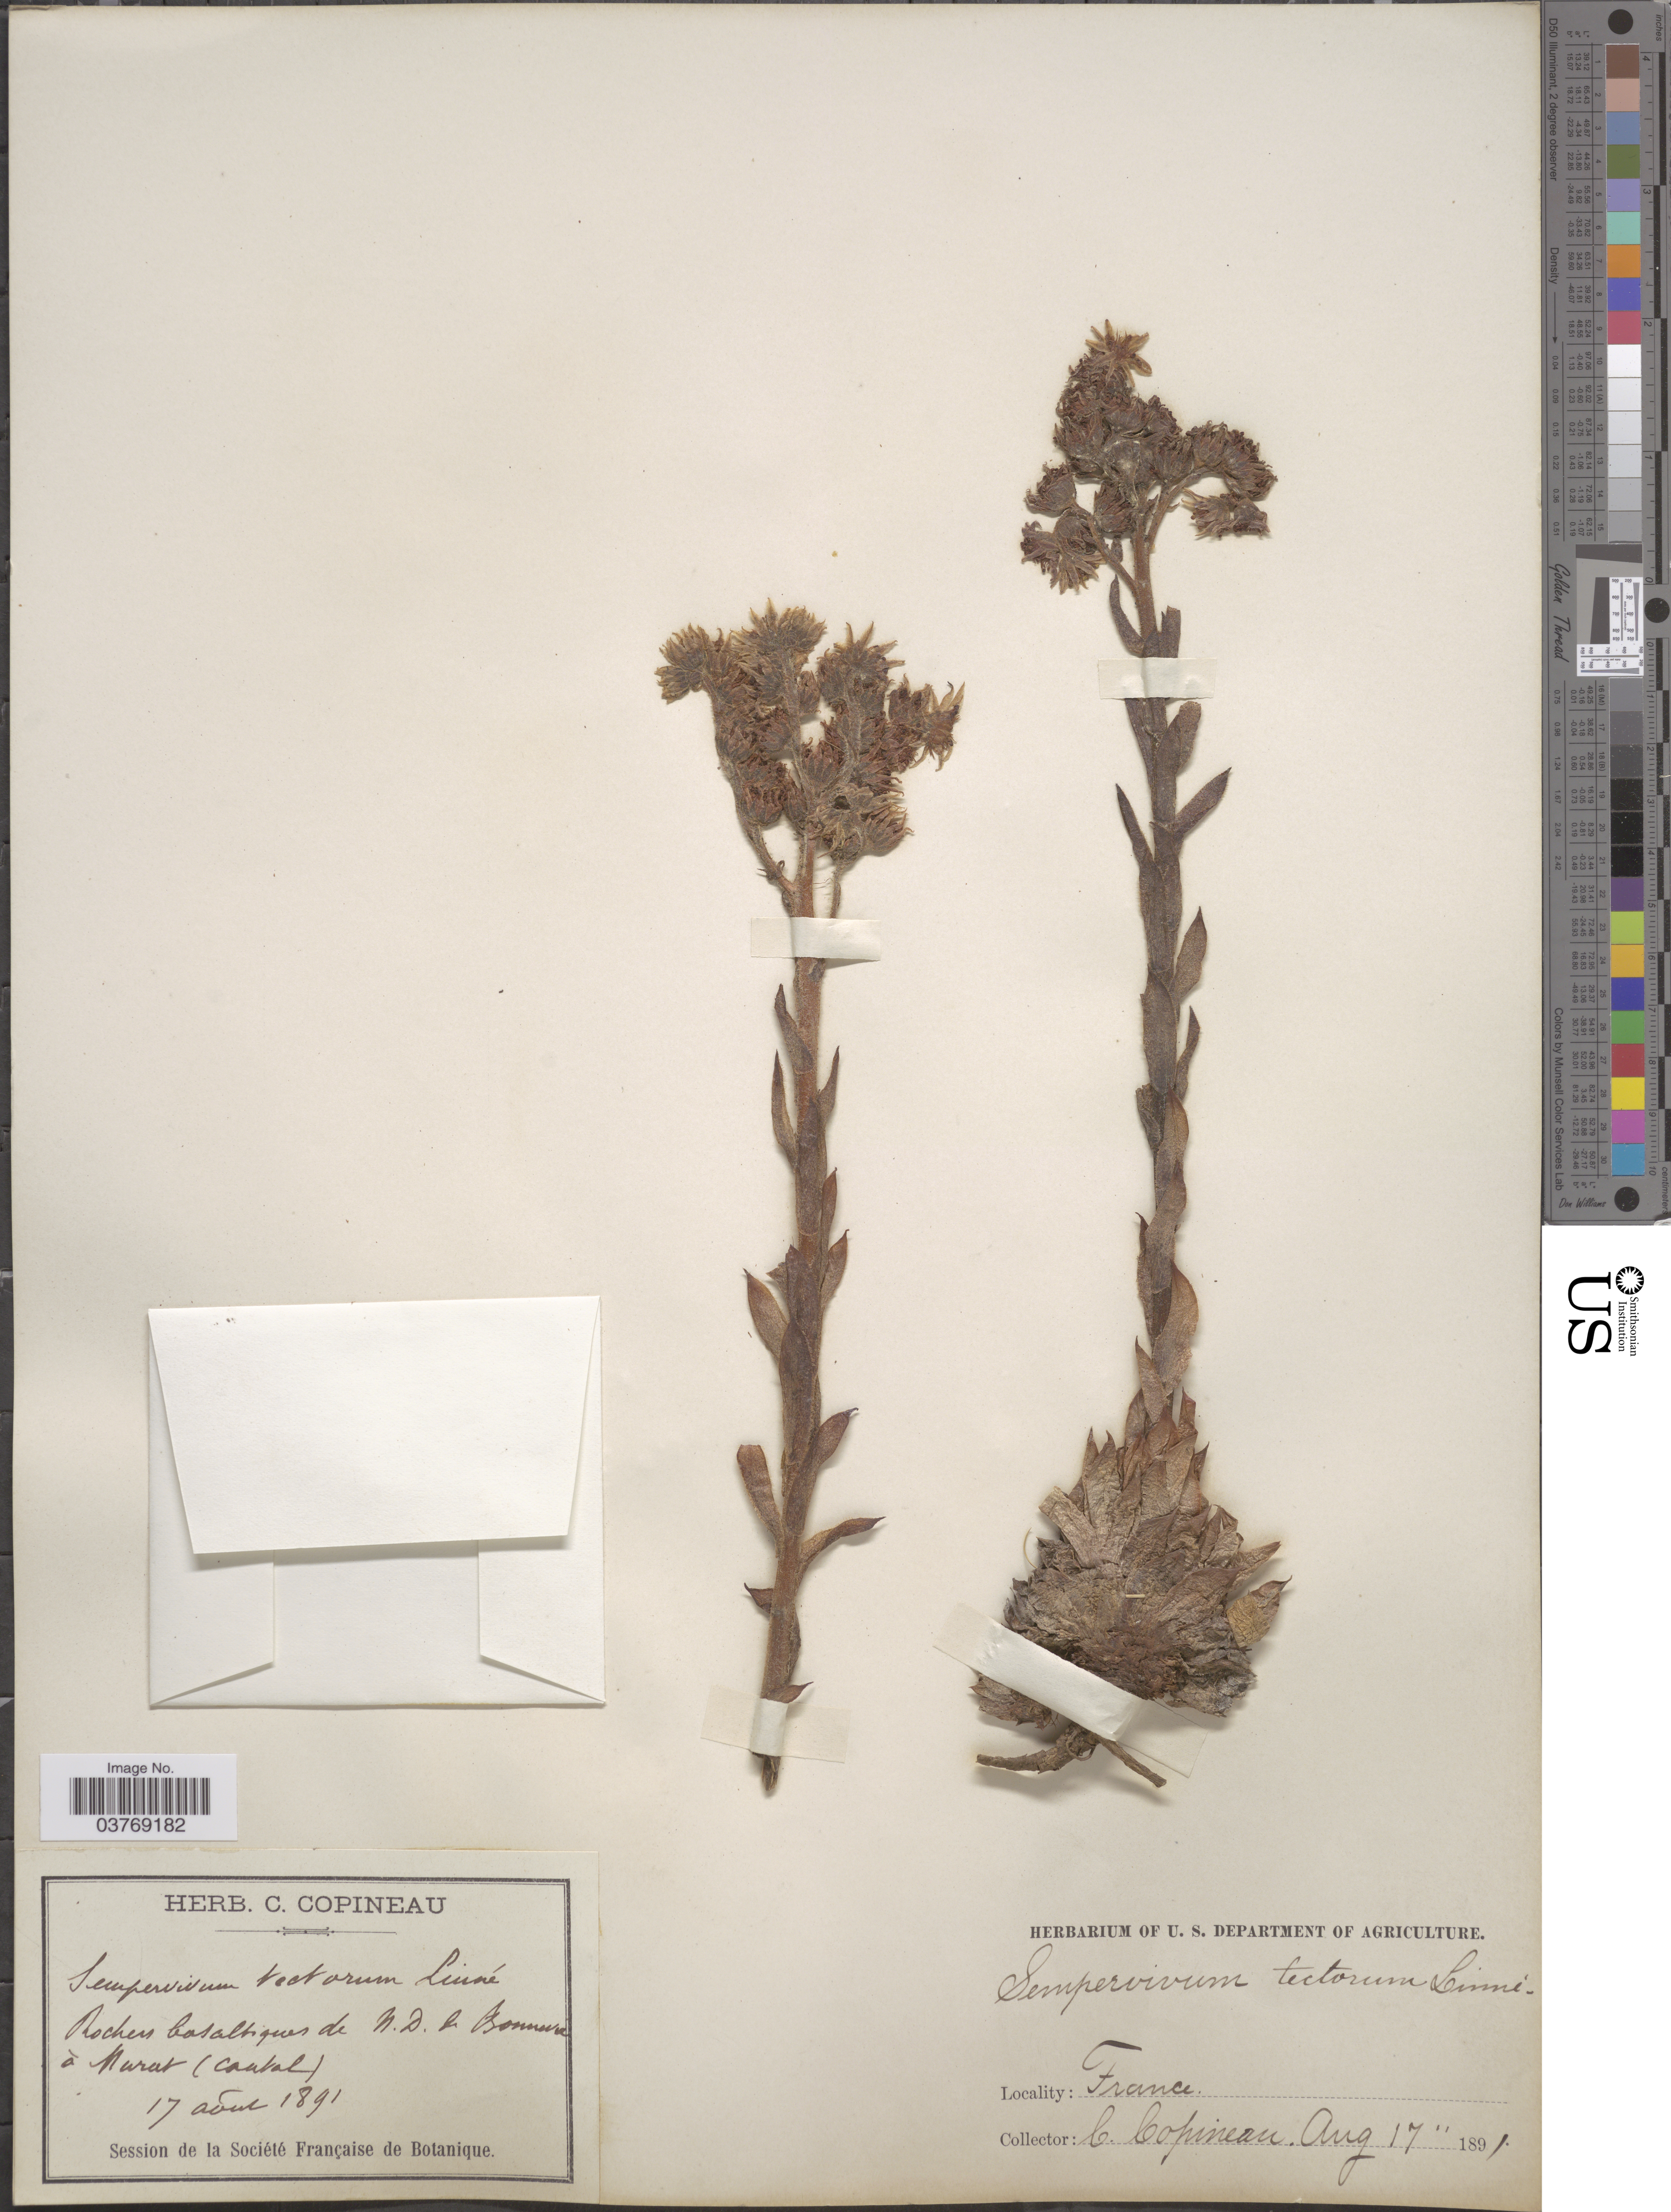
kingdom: Plantae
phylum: Tracheophyta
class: Magnoliopsida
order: Saxifragales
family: Crassulaceae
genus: Sempervivum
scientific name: Sempervivum tectorum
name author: L.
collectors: C. Copineau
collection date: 1891-08-17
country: France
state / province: Auvergne-Rhône-Alpes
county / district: Cantal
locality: Rochers basaltiques de N. D. de Bonnevie á Murat (Cantal).